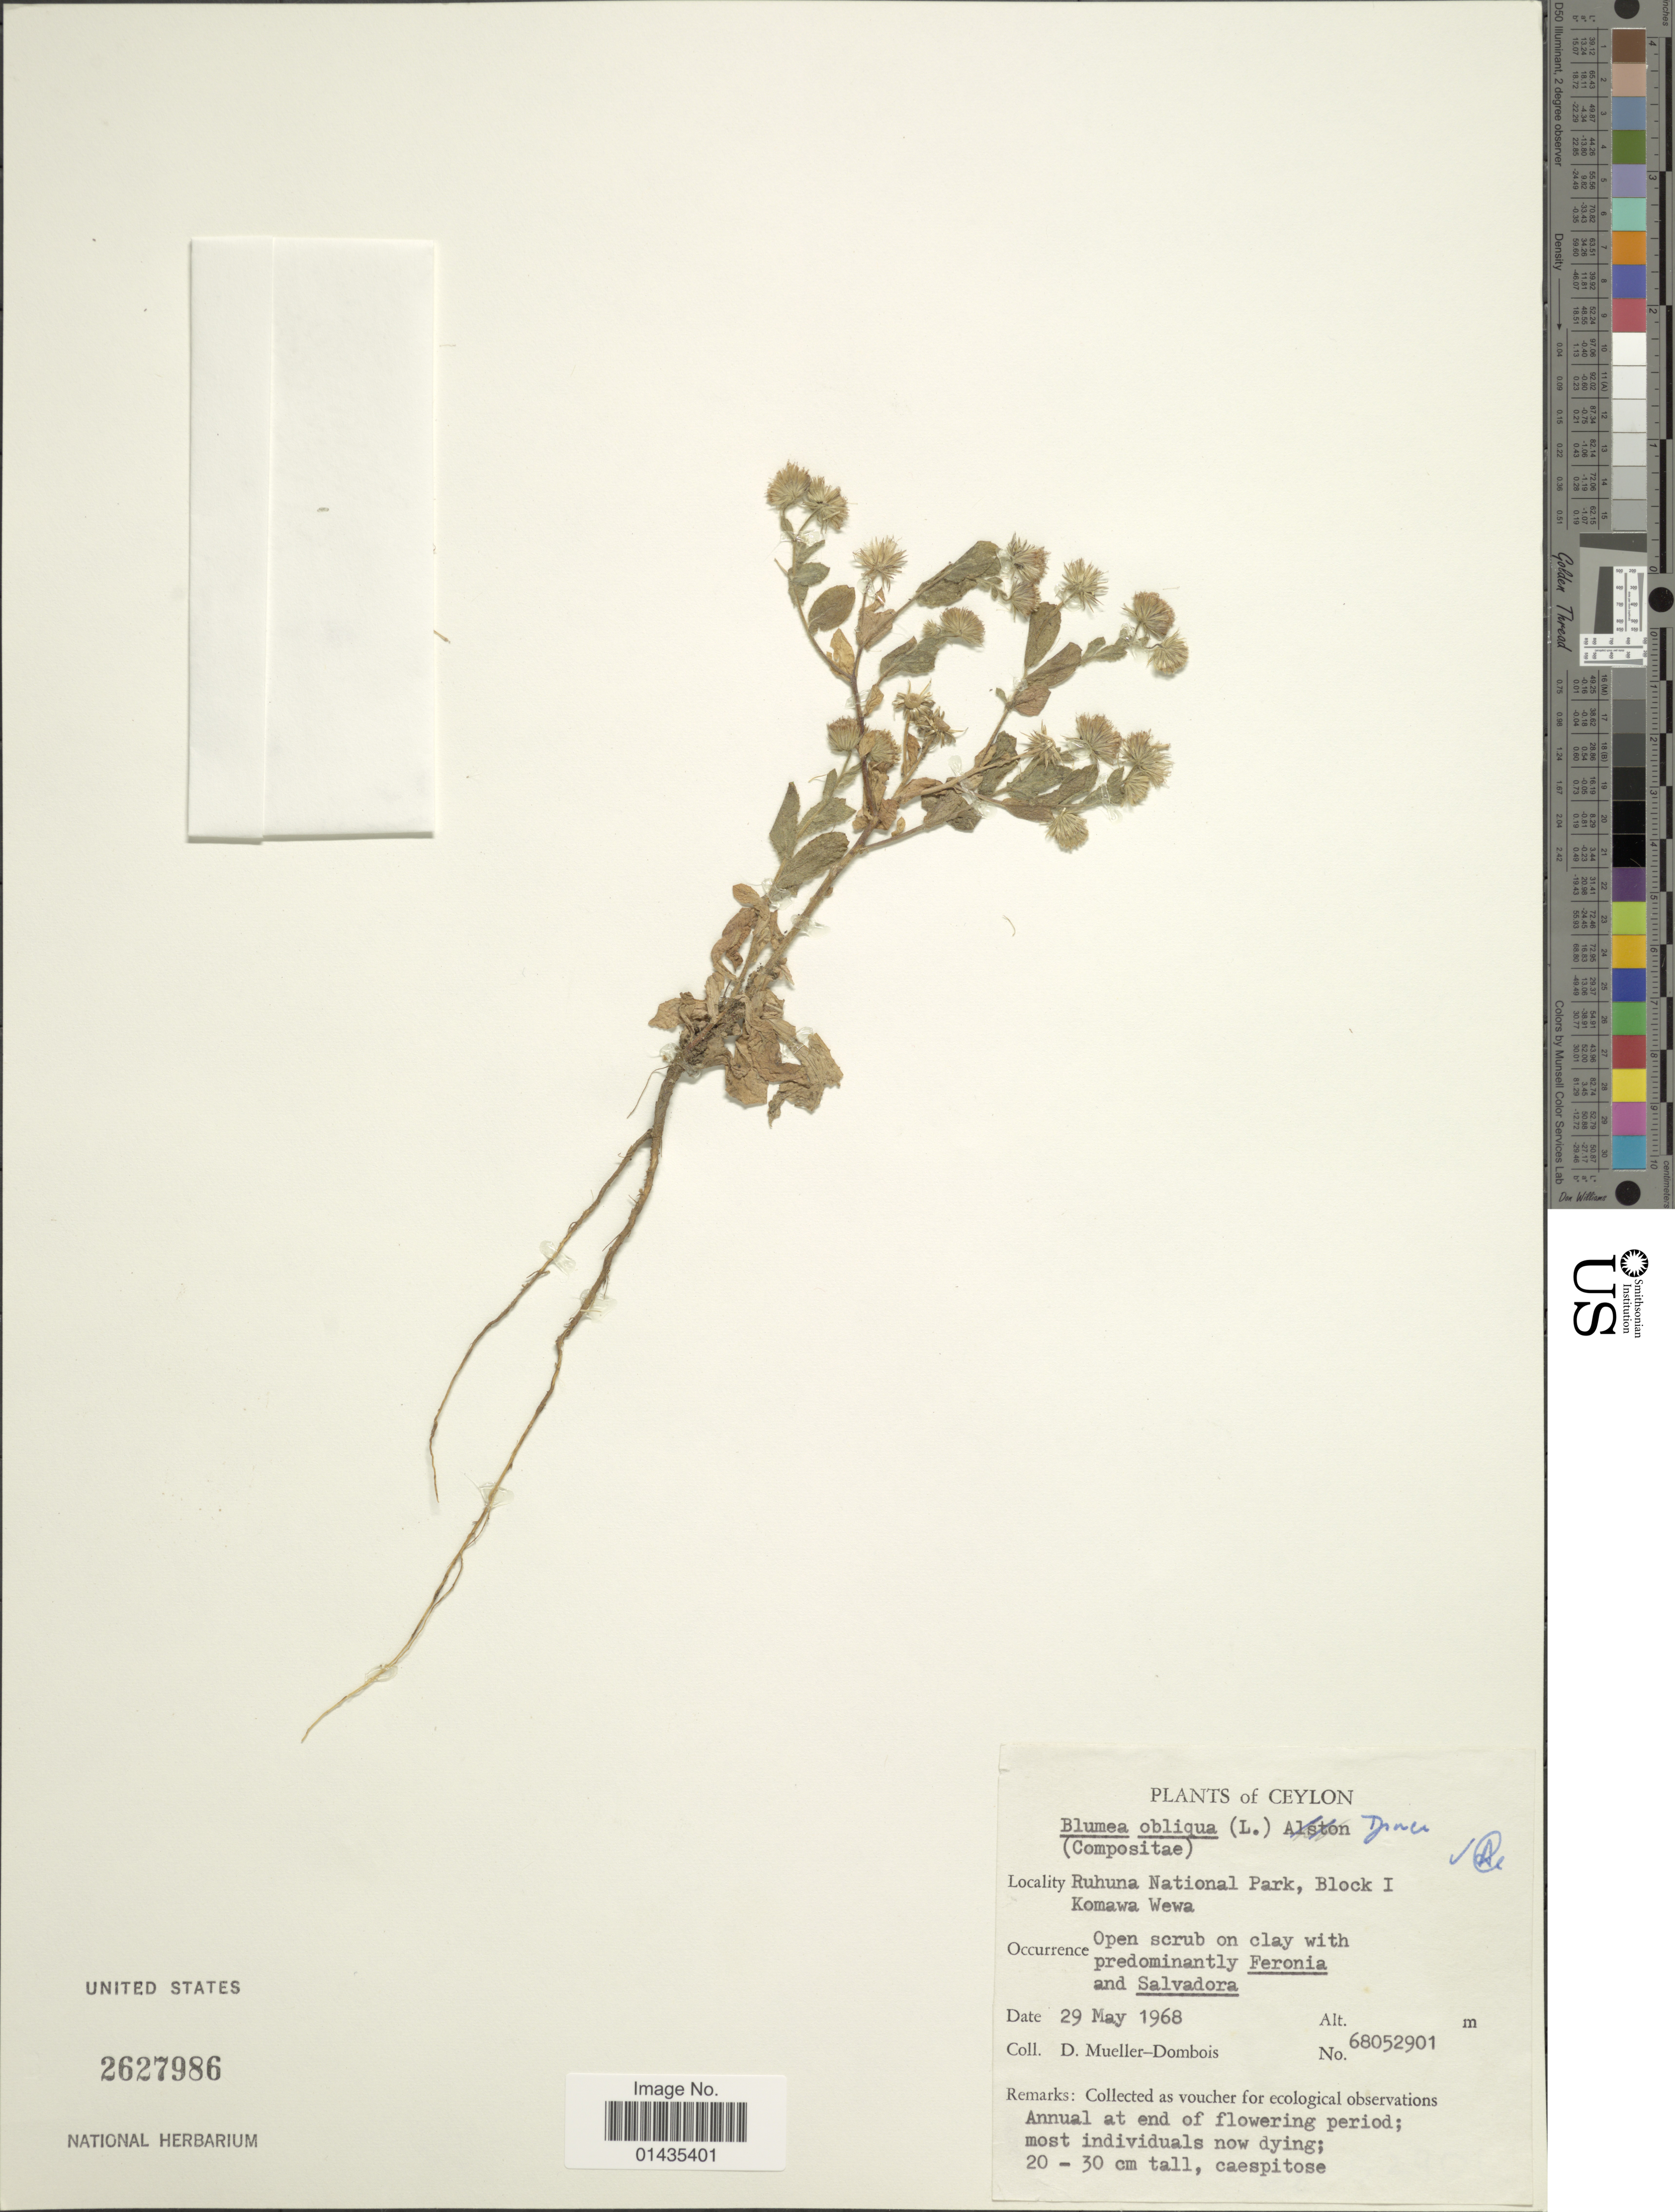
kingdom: Plantae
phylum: Tracheophyta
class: Magnoliopsida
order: Asterales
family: Asteraceae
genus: Blumea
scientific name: Blumea obliqua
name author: (L.) Druce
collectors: D. Mueller-Dombois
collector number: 68052901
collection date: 1968-05-29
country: Sri Lanka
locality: Ceylon, Ruhuna National Park, Block 1, Komawa Wewa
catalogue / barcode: US 2627986